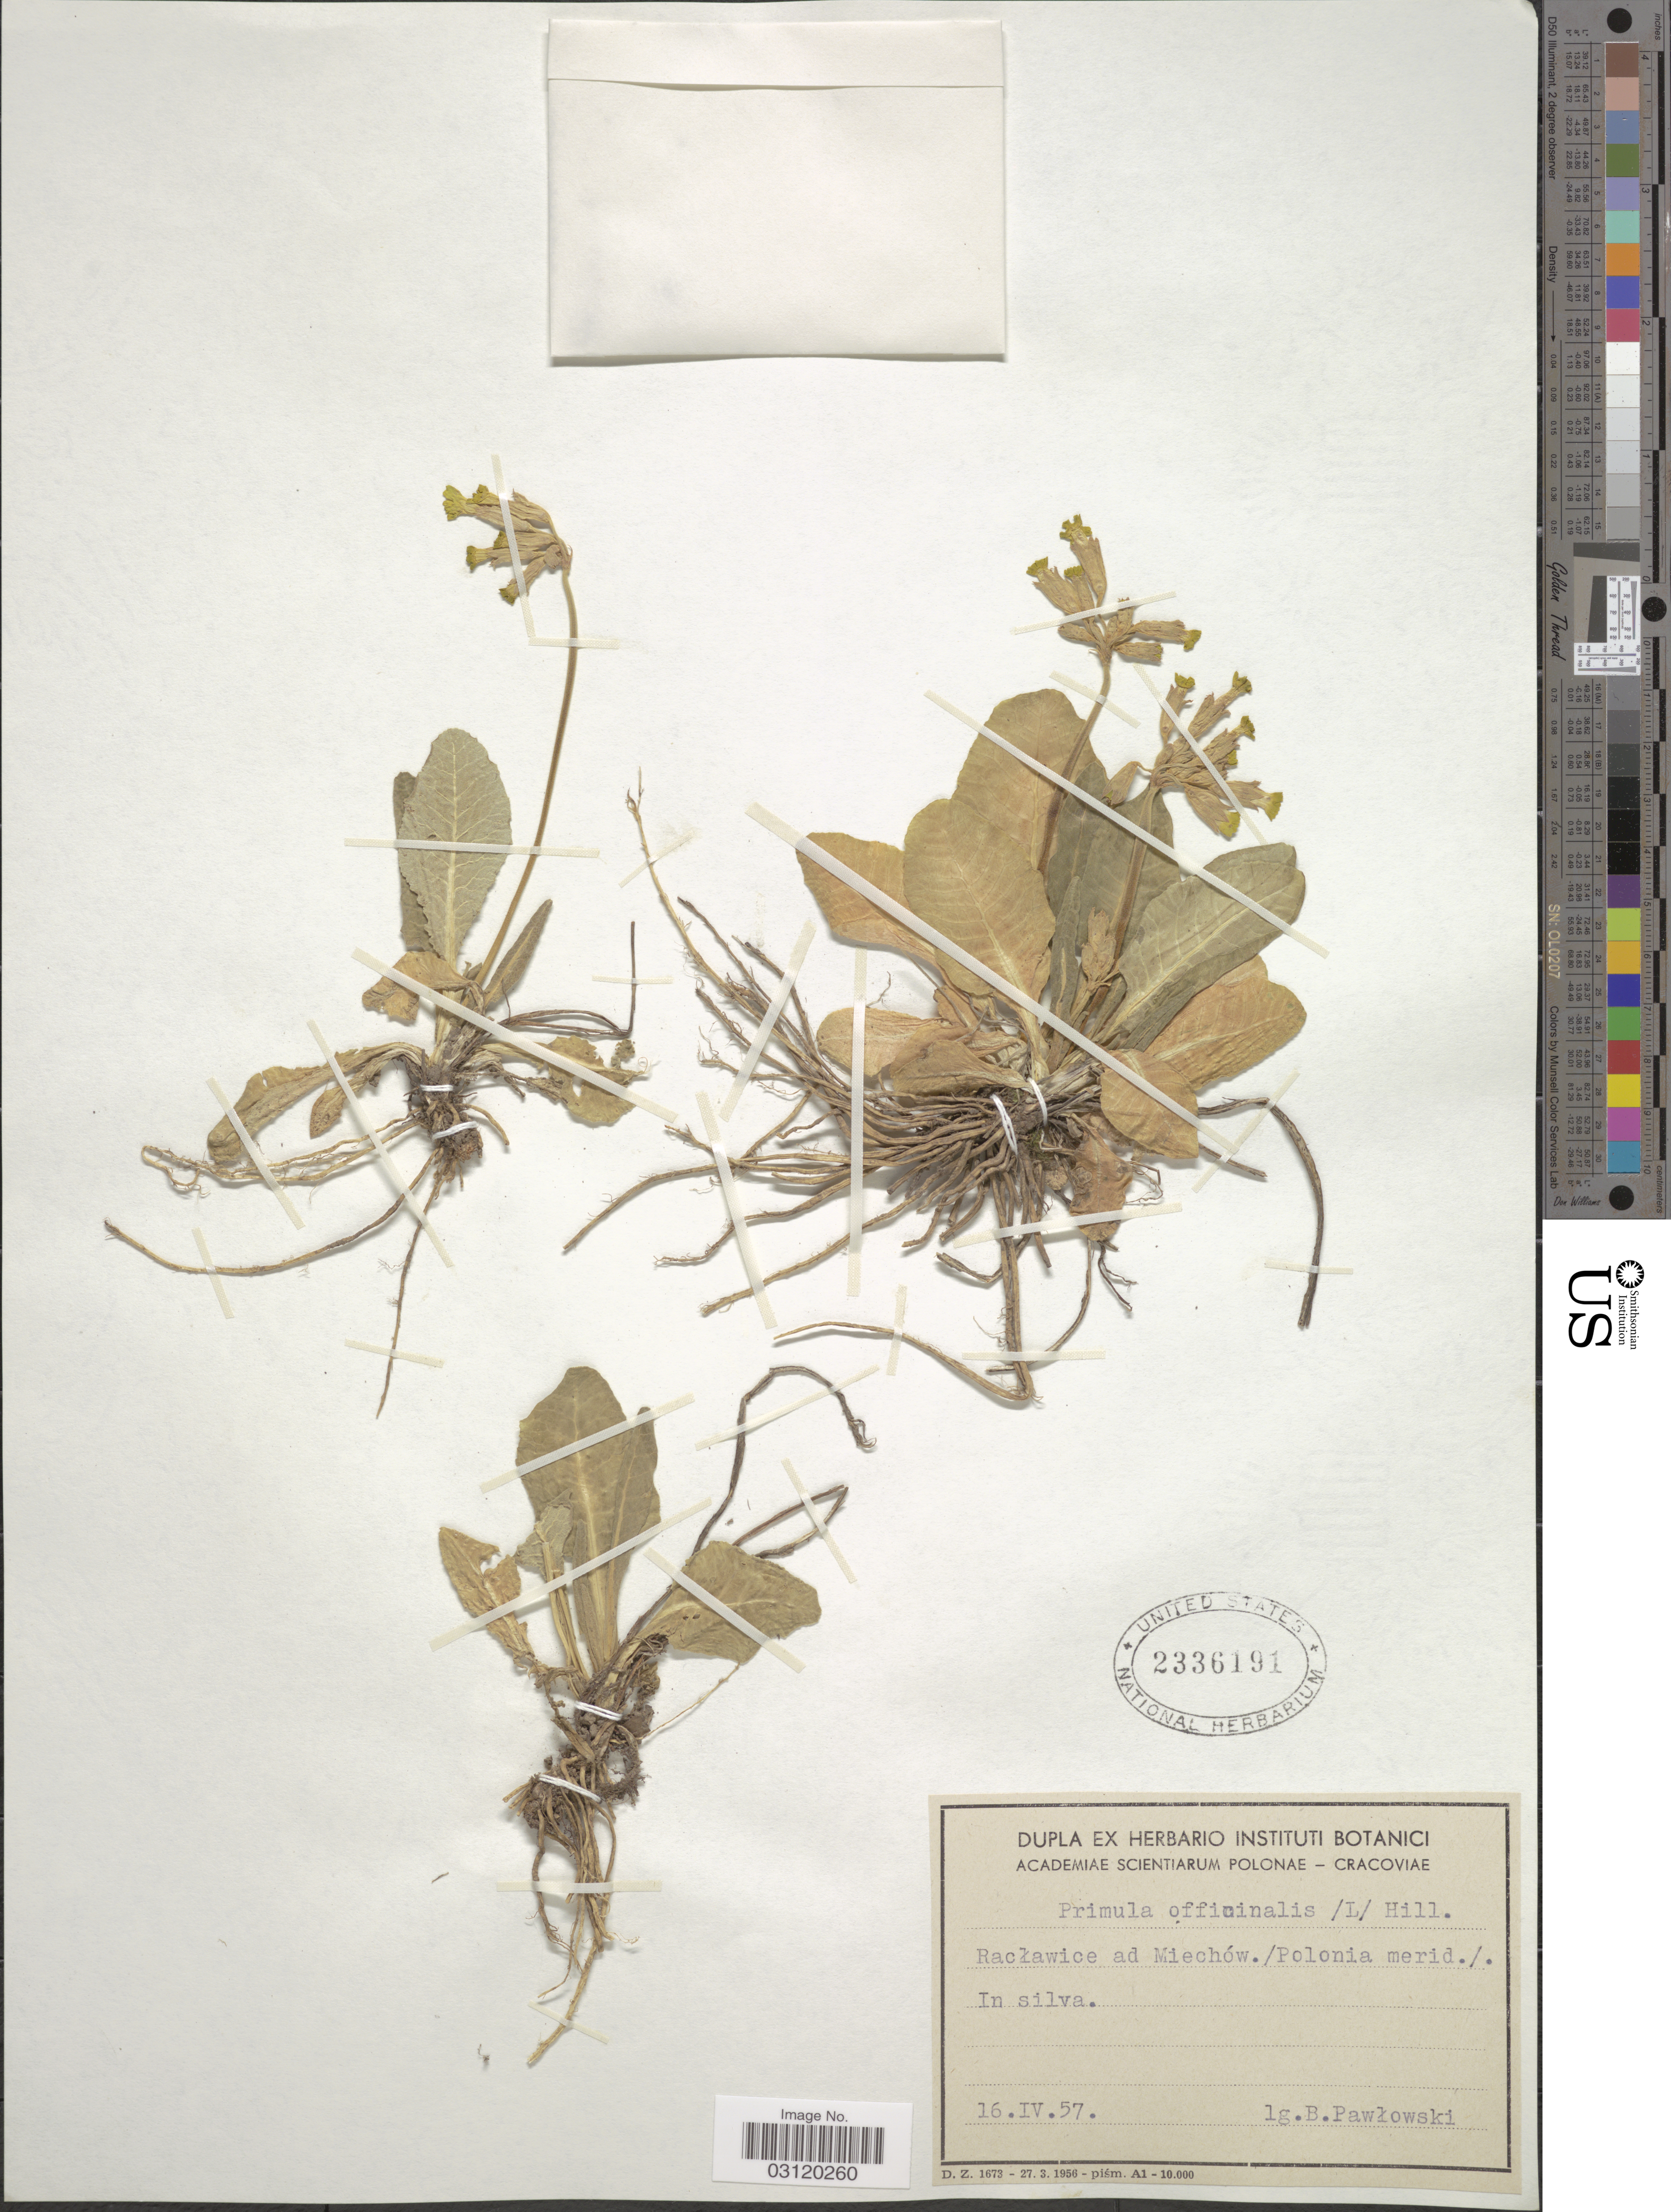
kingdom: Plantae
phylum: Tracheophyta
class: Magnoliopsida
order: Ericales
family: Primulaceae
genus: Primula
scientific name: Primula officinalis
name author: (L.) Hill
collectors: B. Pawlowski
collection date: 1957-04-16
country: Poland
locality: Raclawice ad Miechow, Polonia merid.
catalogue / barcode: US 2336191